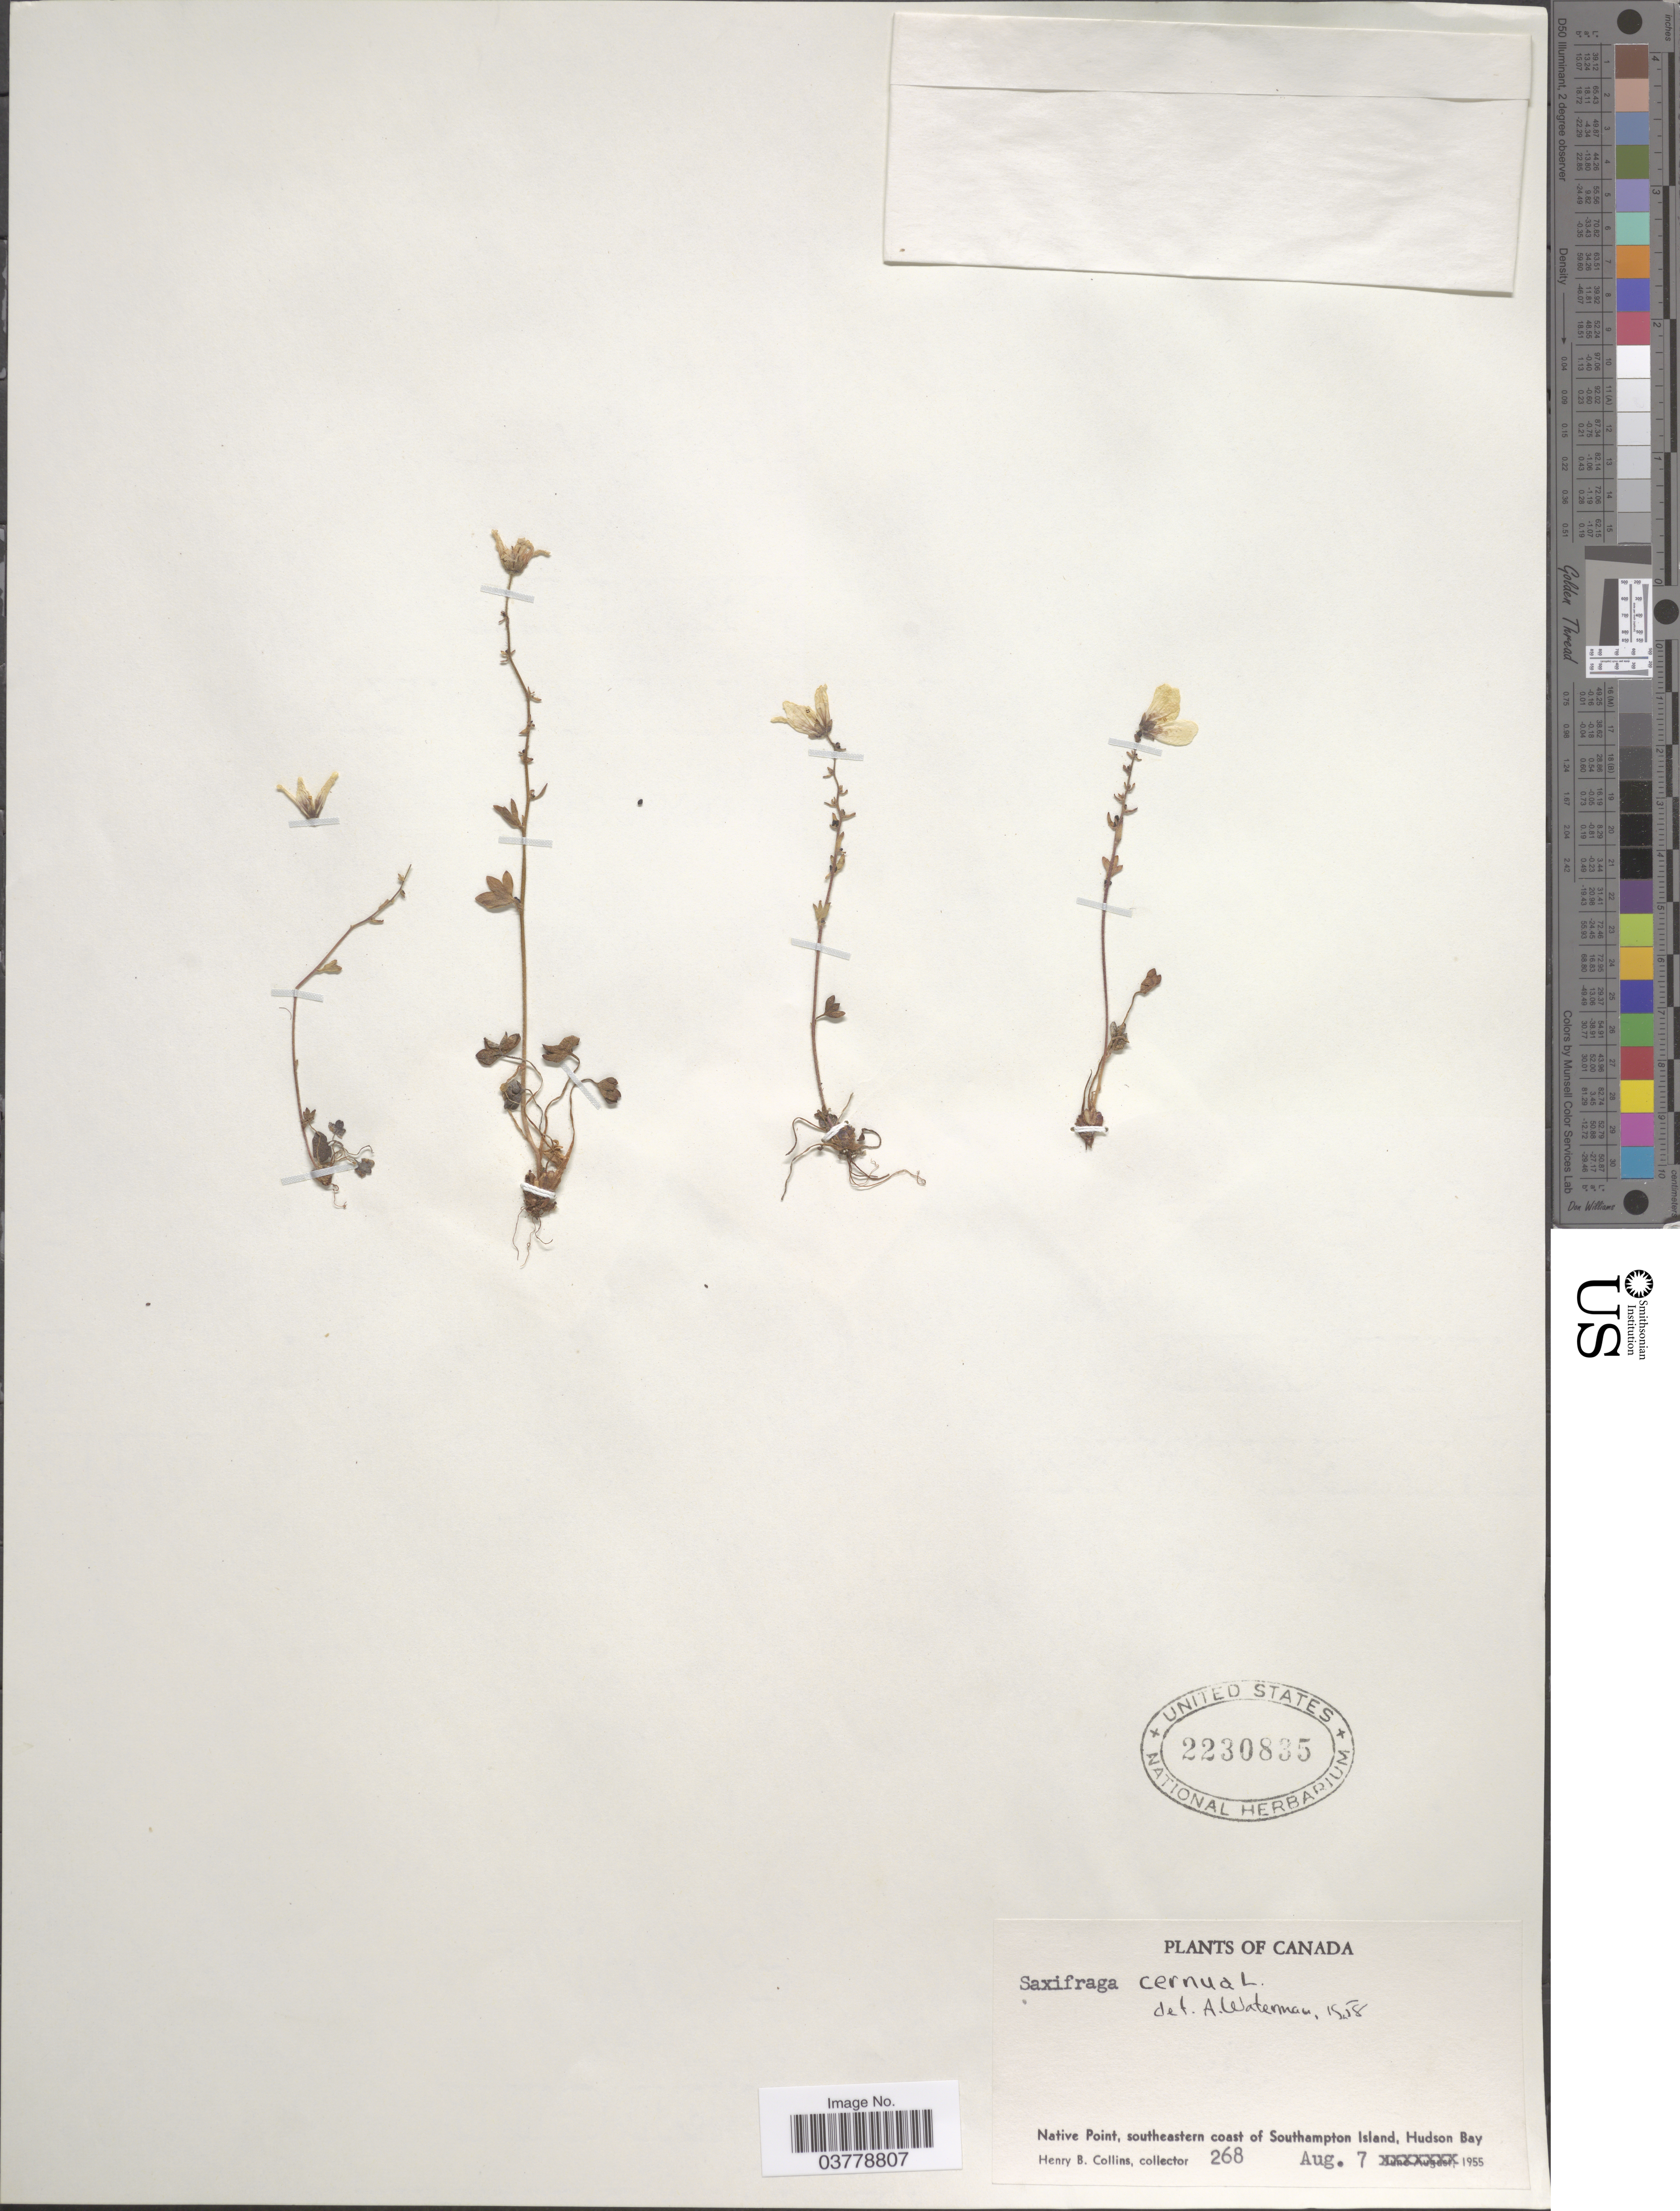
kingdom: Plantae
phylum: Tracheophyta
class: Magnoliopsida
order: Saxifragales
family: Saxifragaceae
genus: Saxifraga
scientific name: Saxifraga cernua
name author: L.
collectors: H. Collins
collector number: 268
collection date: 1955-08-07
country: Canada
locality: Native Point, southeastern coast of Southampton Island, Hudson Bay.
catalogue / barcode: US 2230835